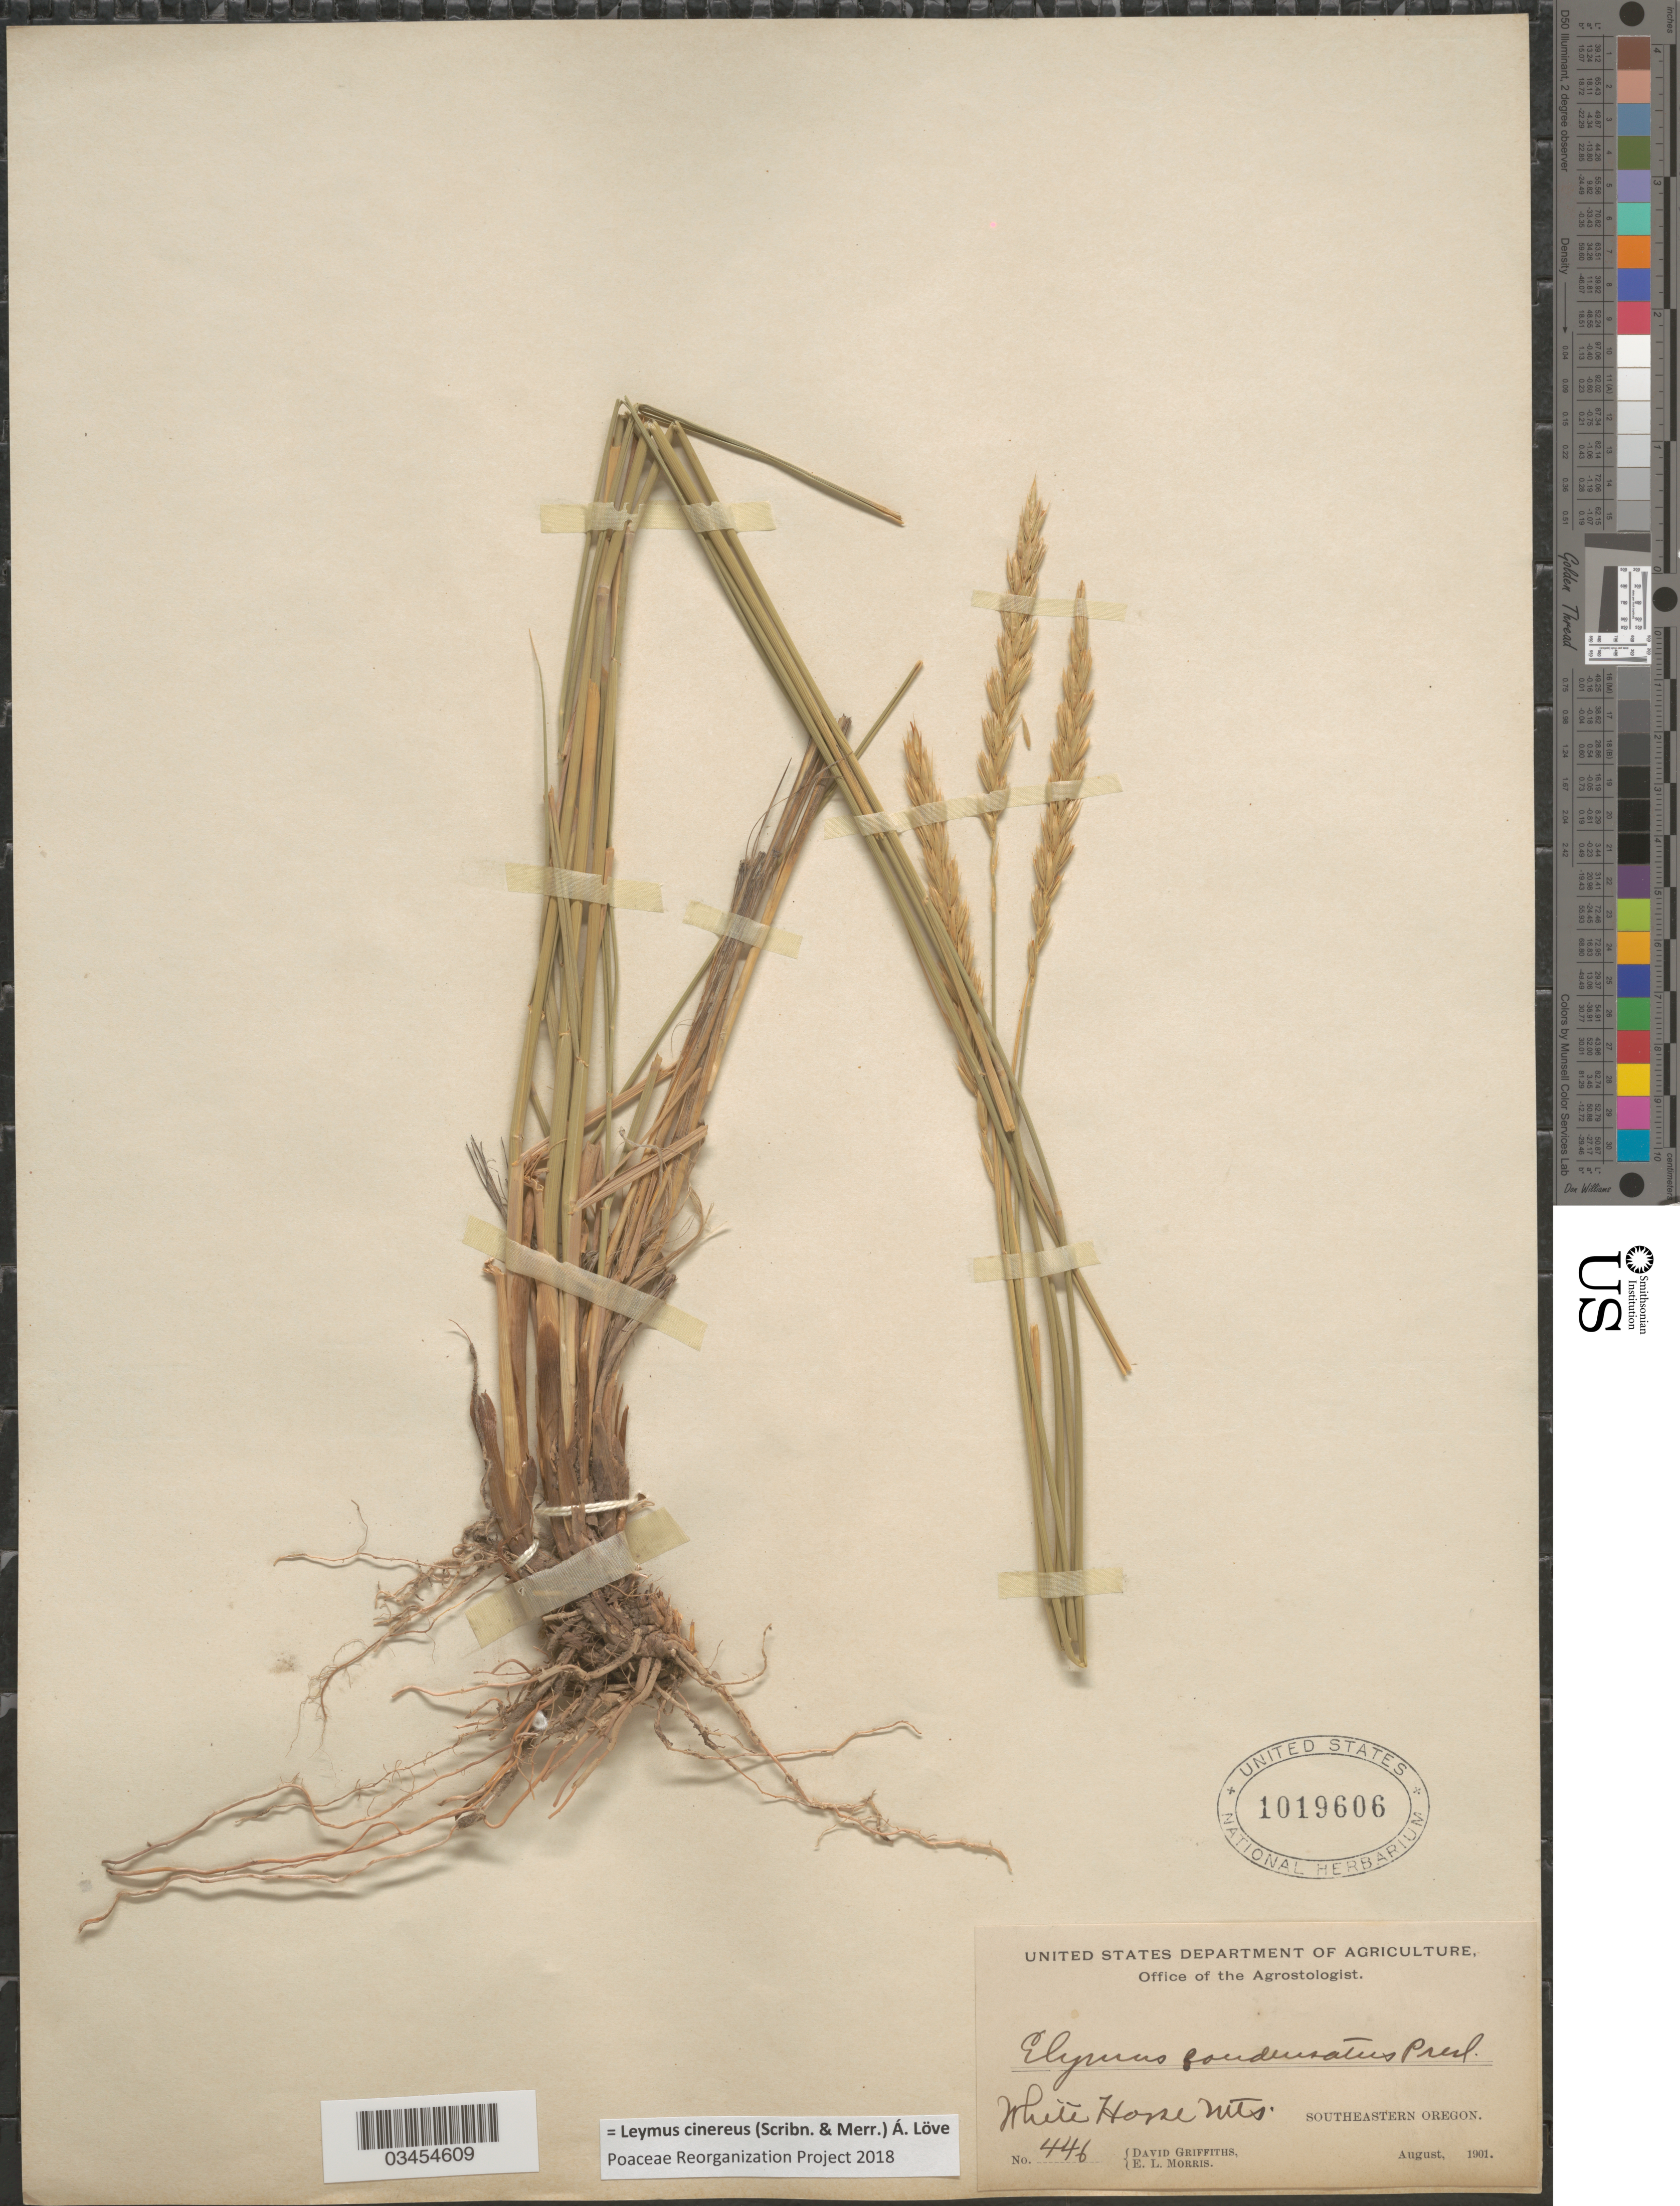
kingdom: Plantae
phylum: Tracheophyta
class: Liliopsida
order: Poales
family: Poaceae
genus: Leymus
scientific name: Leymus cinereus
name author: (Scribn. & Merr.) Á. Löve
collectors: D. Griffiths & E. Morris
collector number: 446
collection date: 1901-08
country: United States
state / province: Oregon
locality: White Horse Mts. Southeastern Oregon.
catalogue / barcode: US 1019606